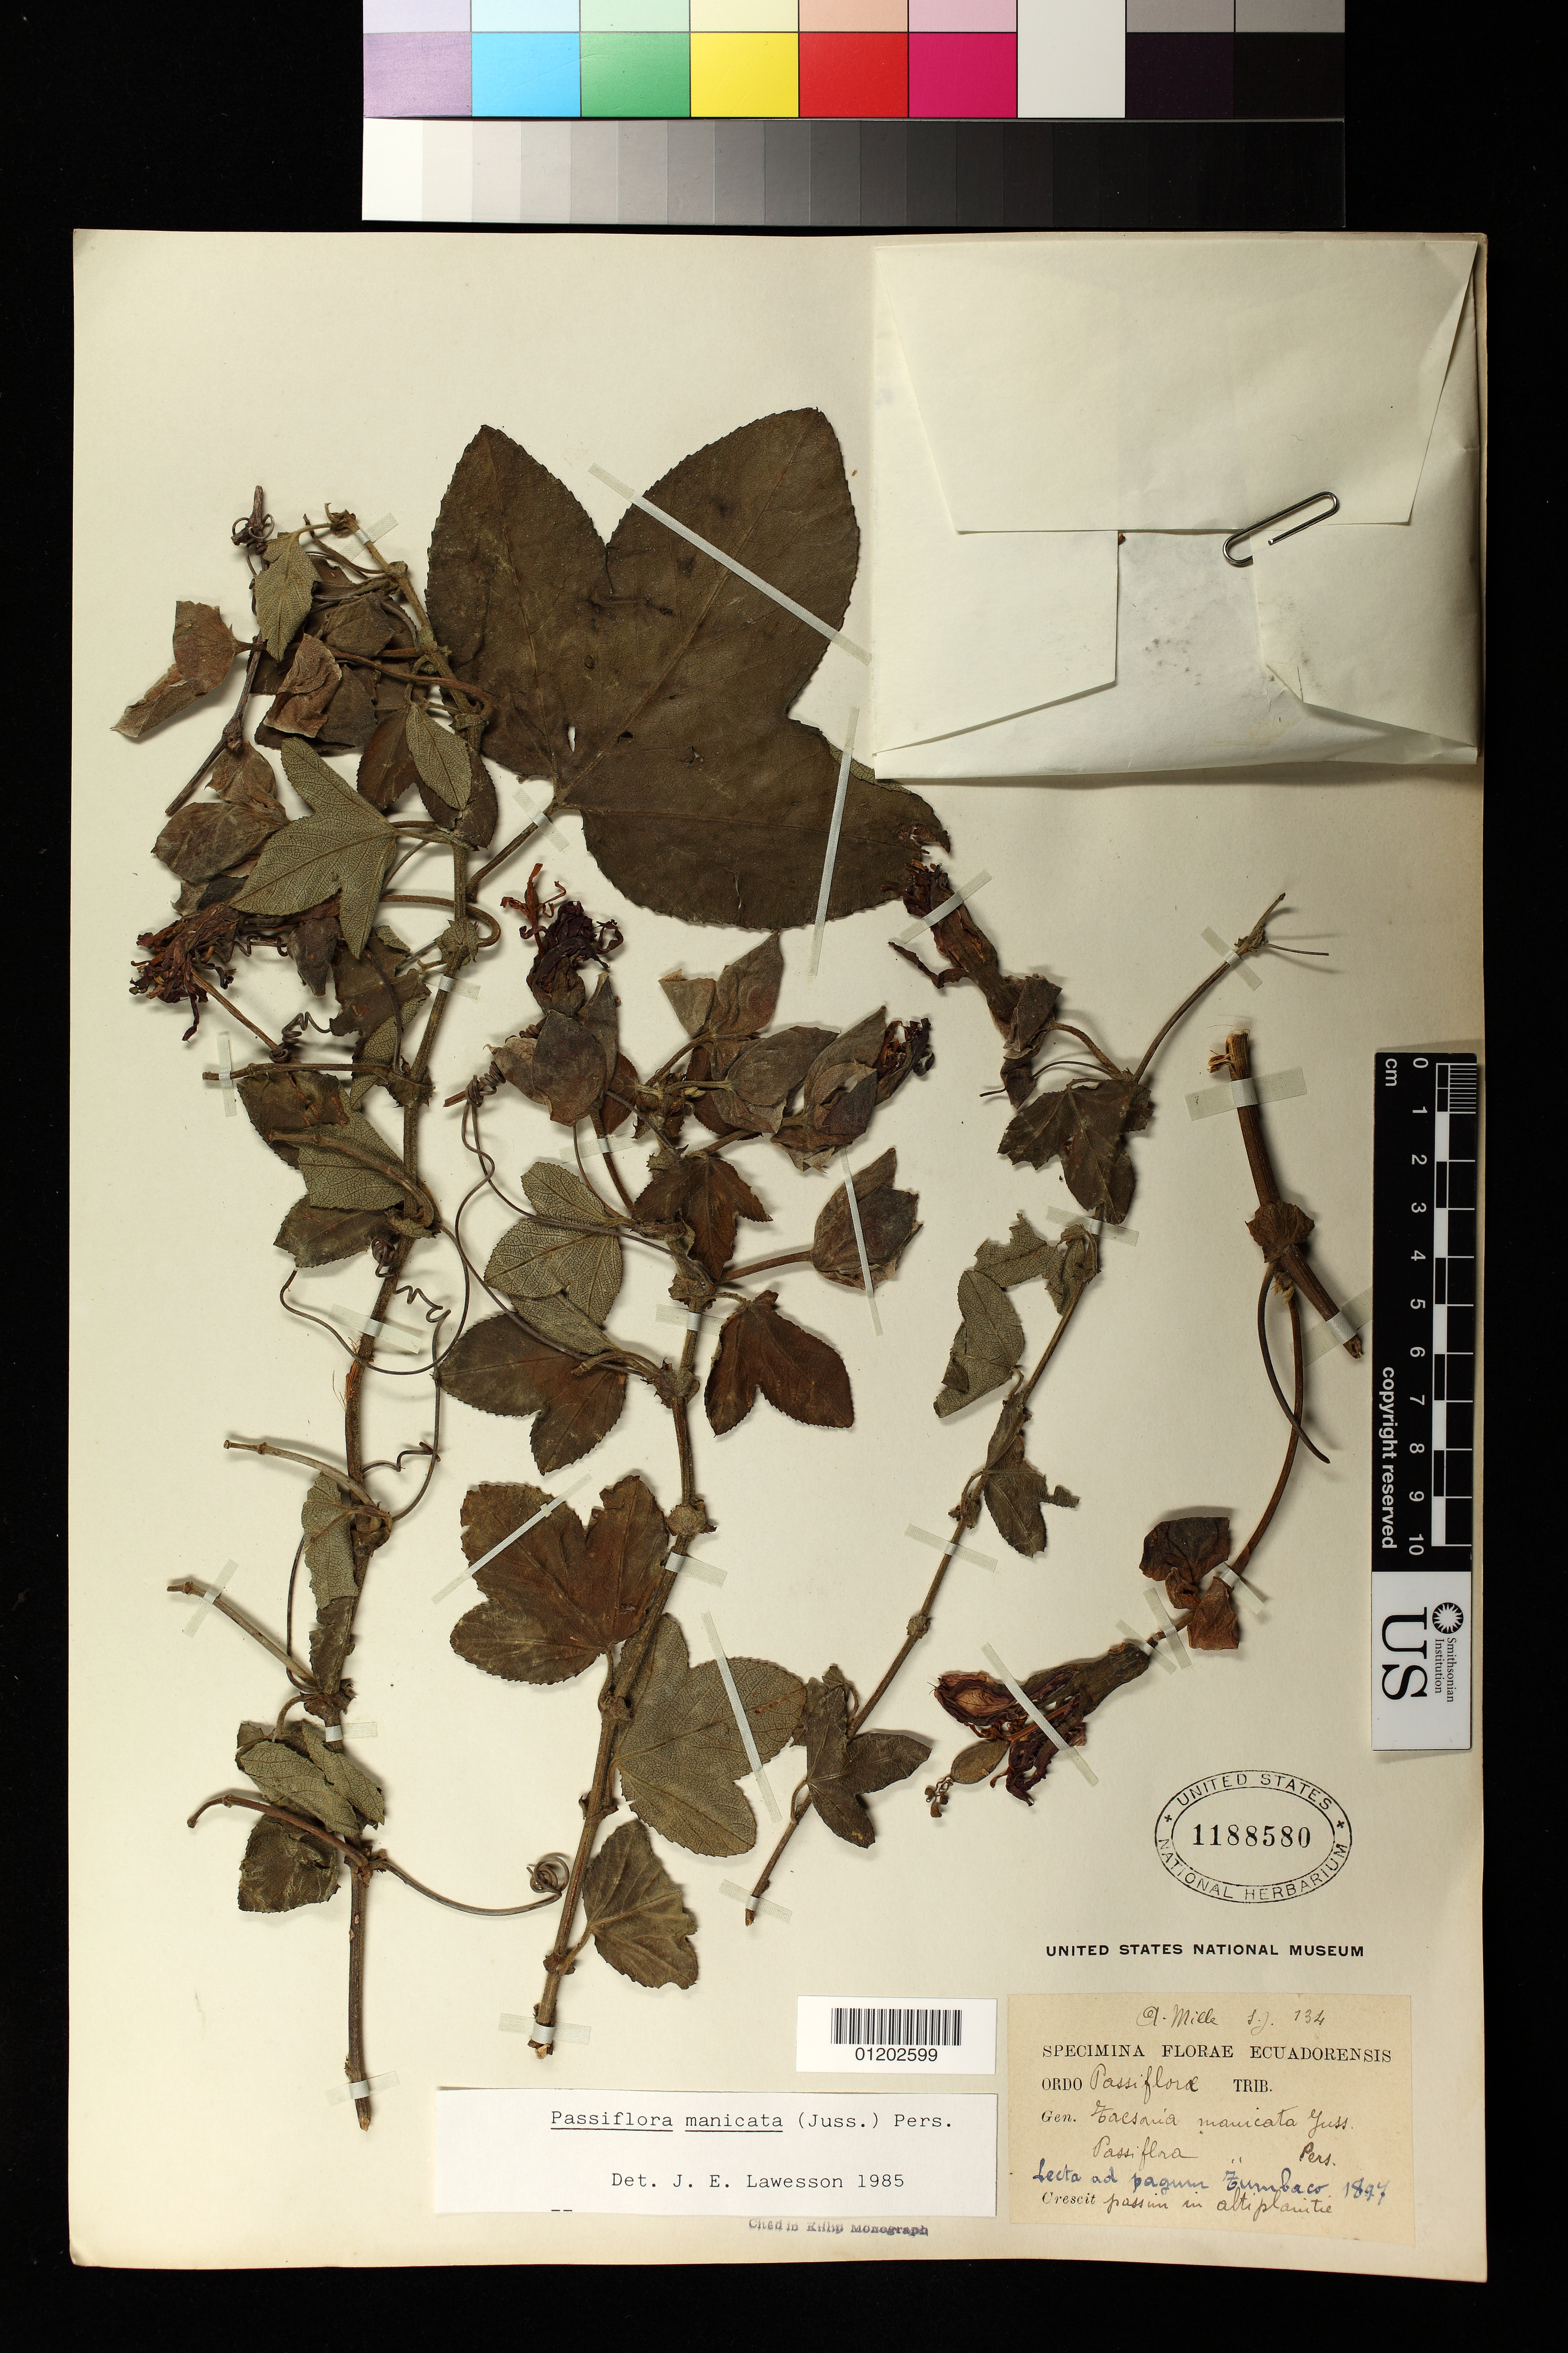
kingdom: Plantae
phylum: Tracheophyta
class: Magnoliopsida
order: Malpighiales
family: Passifloraceae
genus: Passiflora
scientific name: Passiflora manicata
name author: (Juss.) Pers.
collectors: A. Mille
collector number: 134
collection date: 1897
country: Ecuador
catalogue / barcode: US 1188580